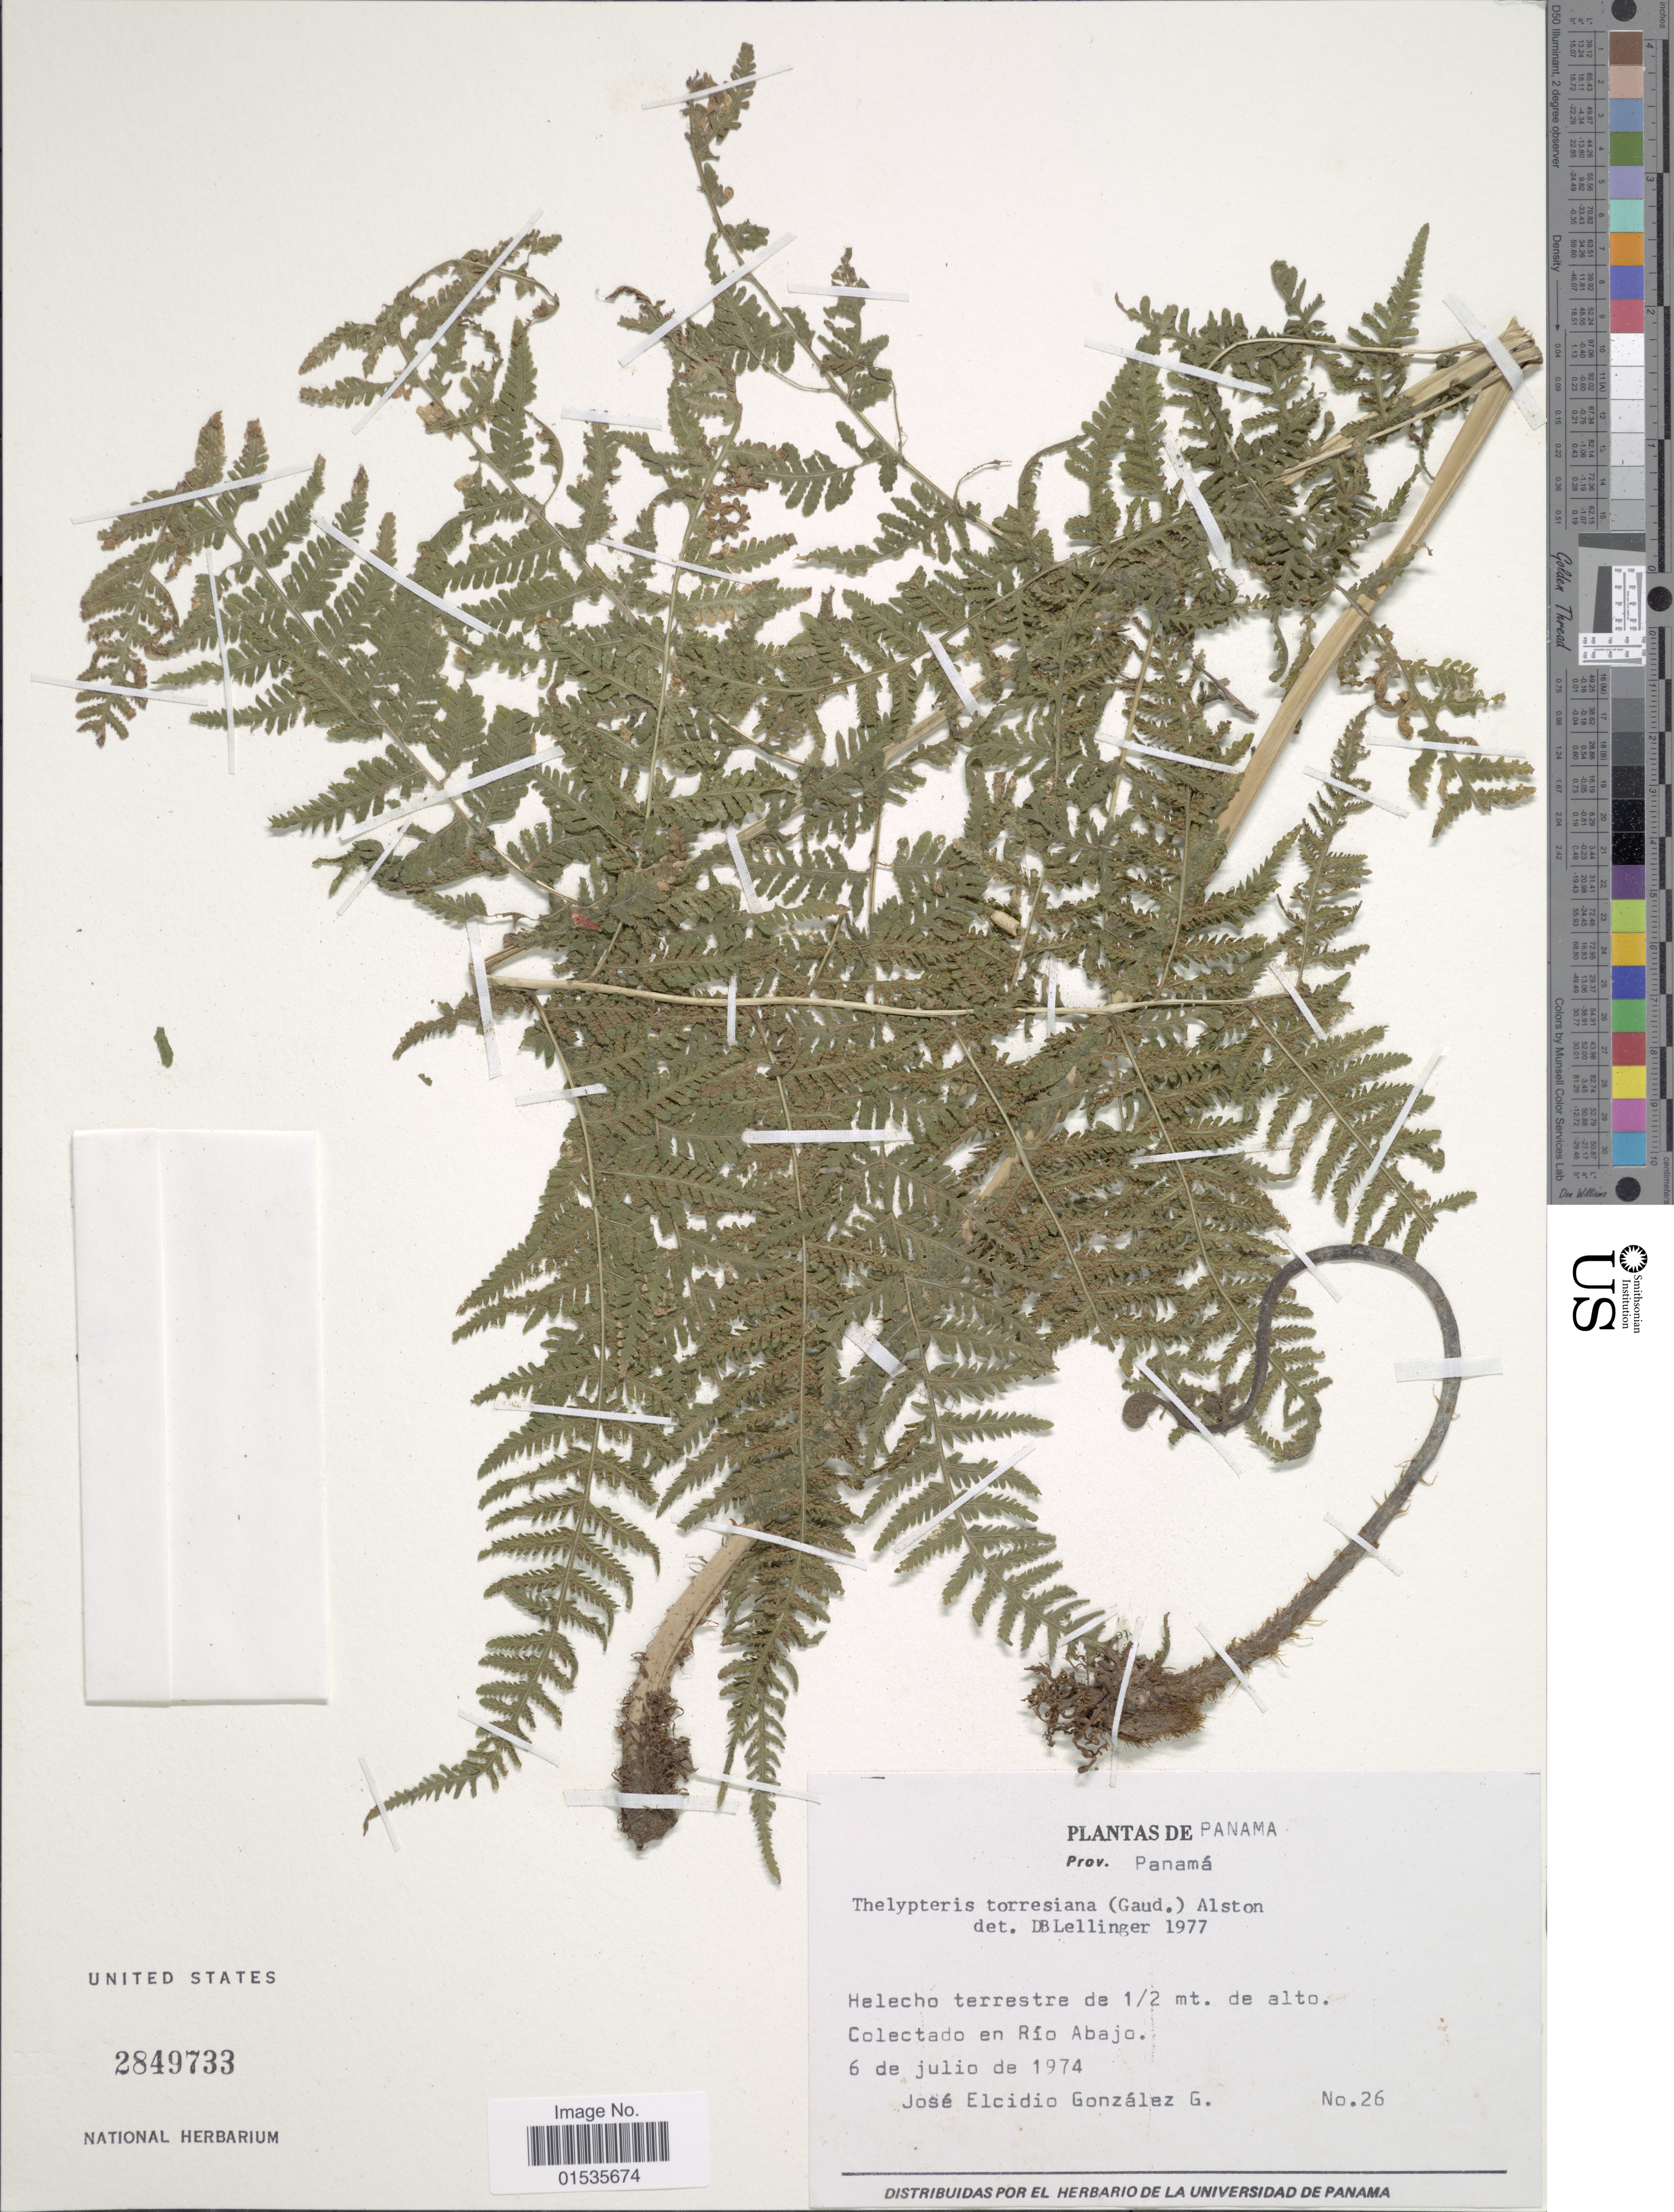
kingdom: Plantae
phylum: Tracheophyta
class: Polypodiopsida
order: Polypodiales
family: Thelypteridaceae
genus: Macrothelypteris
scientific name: Macrothelypteris torresiana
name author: (Gaudich.) Ching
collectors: J. González G.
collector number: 26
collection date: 1974-07-06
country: Panama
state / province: Panamá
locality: Panama, Prov. Panama, En Rio Abajo.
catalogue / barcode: US 2849733